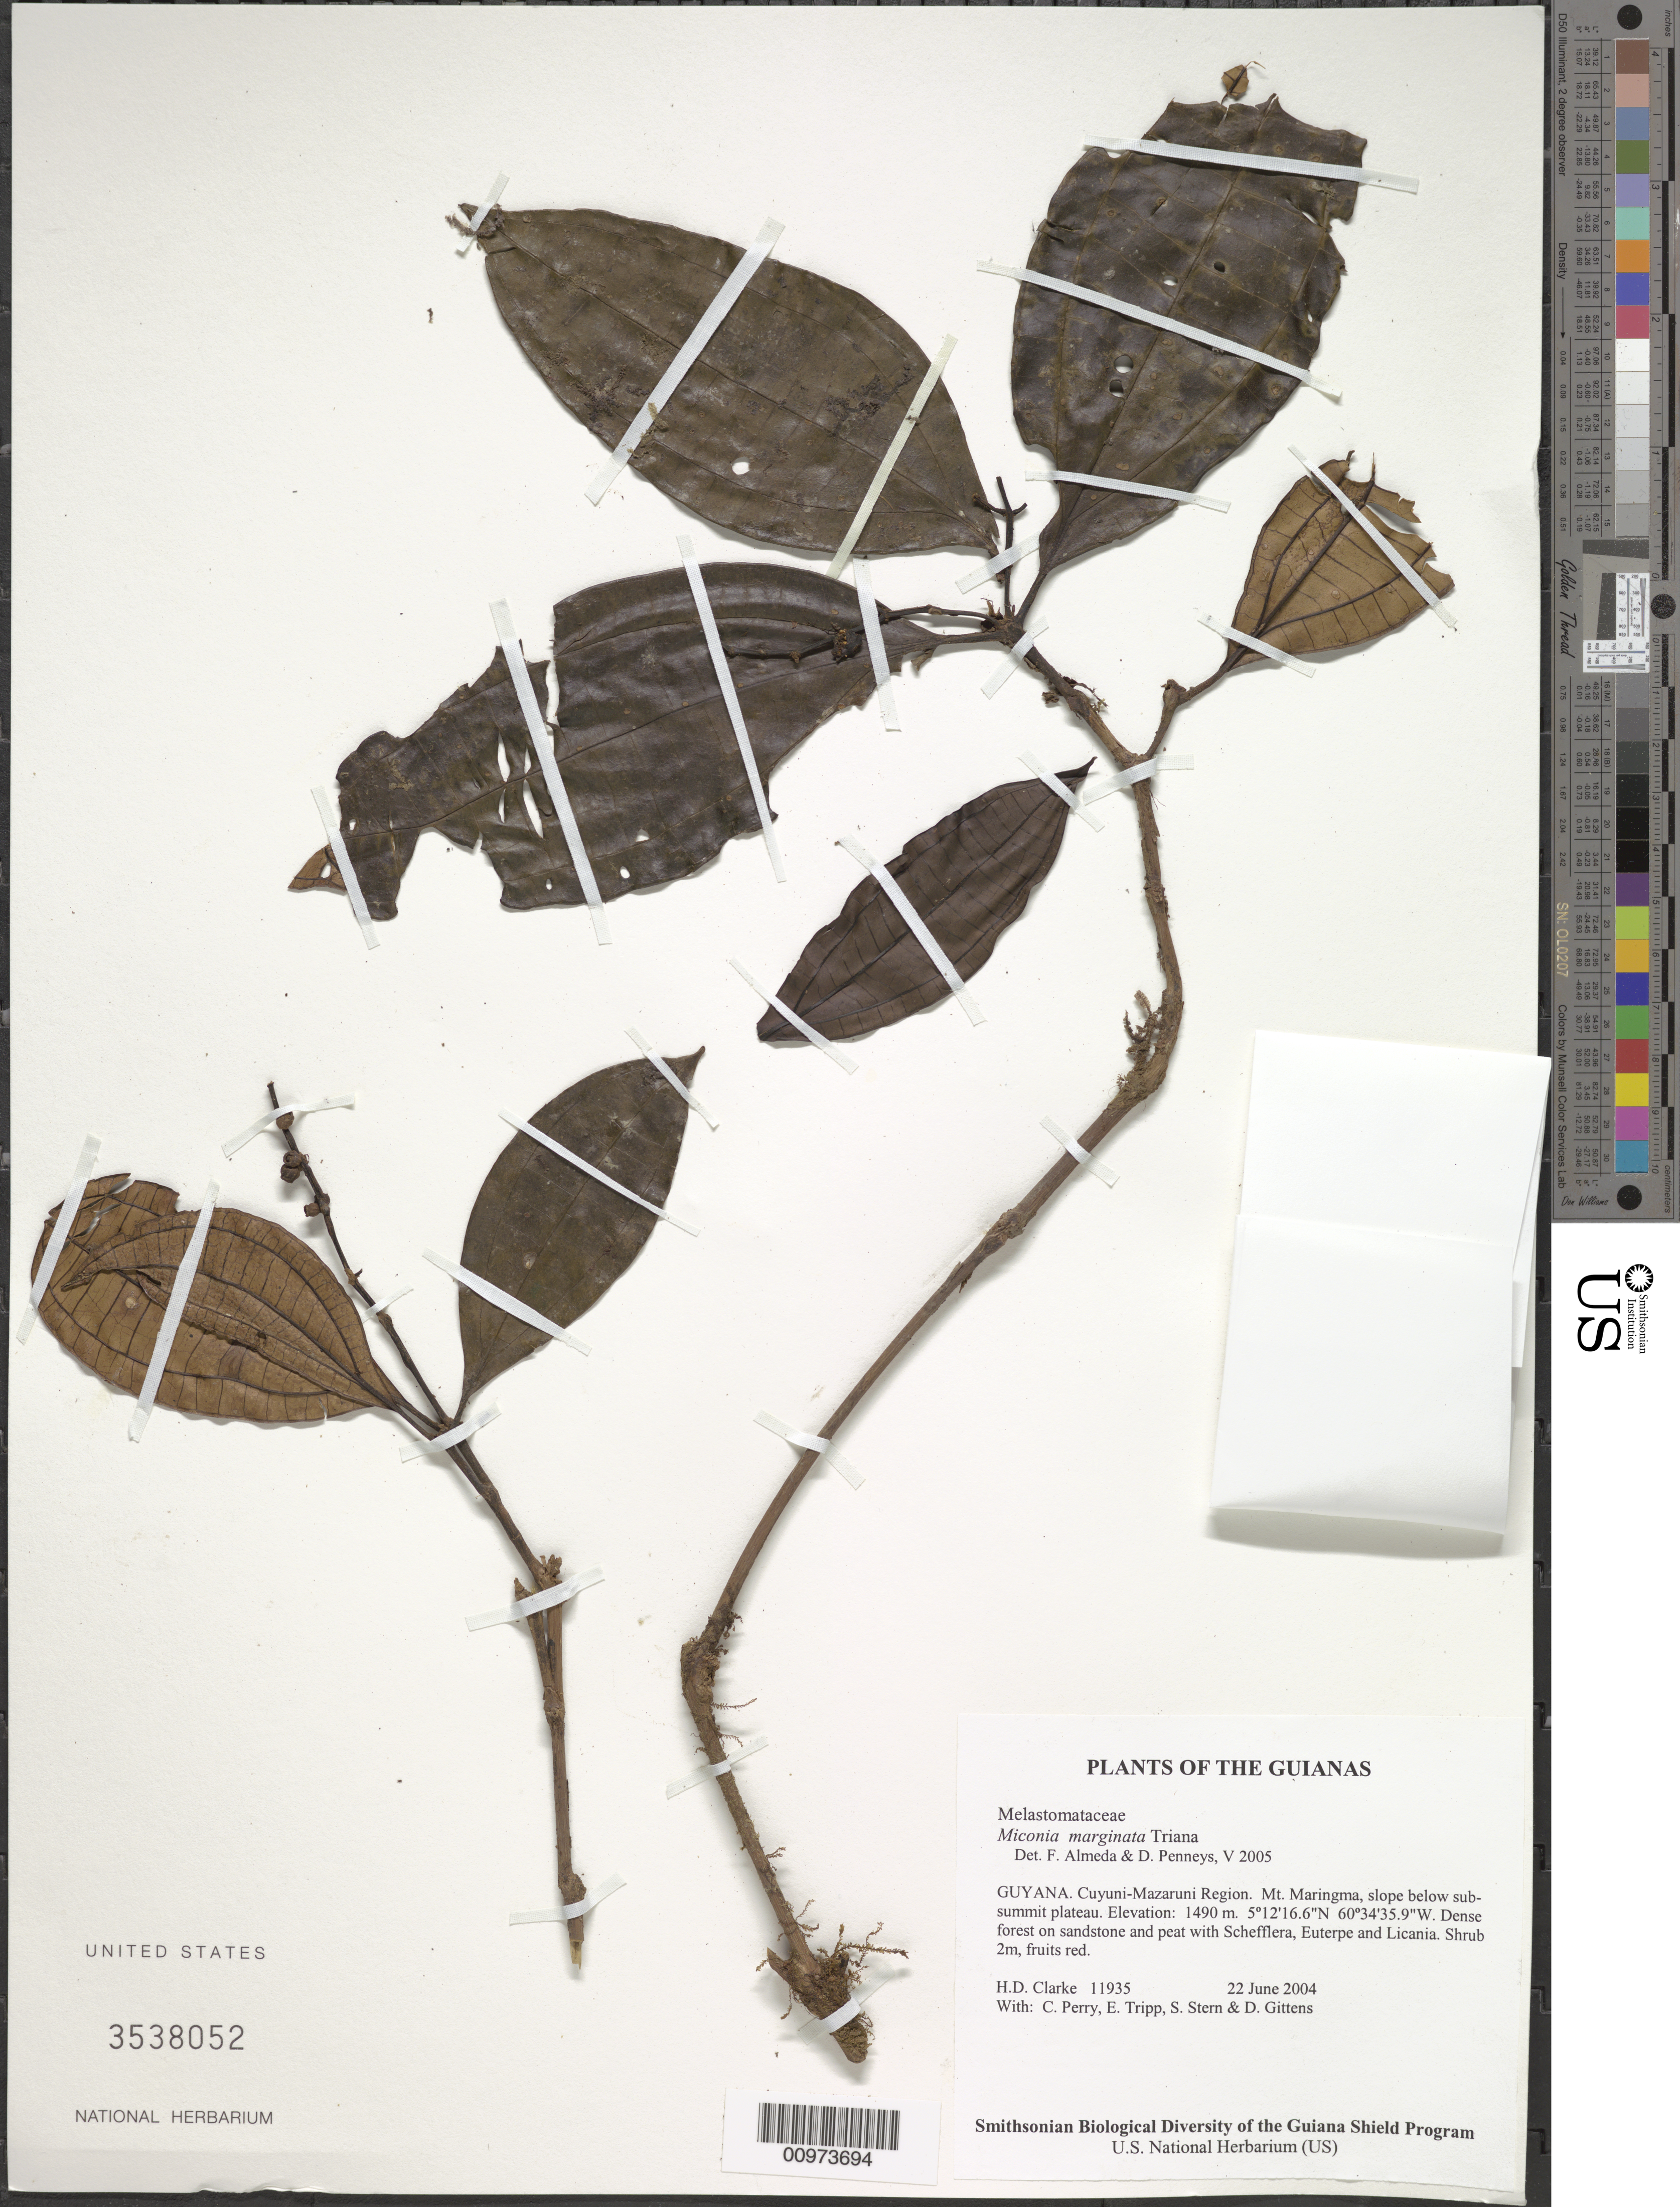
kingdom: Plantae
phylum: Tracheophyta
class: Magnoliopsida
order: Myrtales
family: Melastomataceae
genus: Miconia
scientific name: Miconia marginata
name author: Triana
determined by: Almeda, F.; Penneys, D. S.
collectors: H. D. Clarke, C. Perry, E. Tripp, S. R. Stern & D. Gittens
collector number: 11935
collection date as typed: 22 June 2004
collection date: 2004-06-22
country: Guyana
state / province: Cuyuni-Mazaruni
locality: Mt. Maringma, slope below sub-summit plateau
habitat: Dense forest on sandstone and peat with Schefflera, Euterpe and Licania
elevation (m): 1490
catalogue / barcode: US 3538052